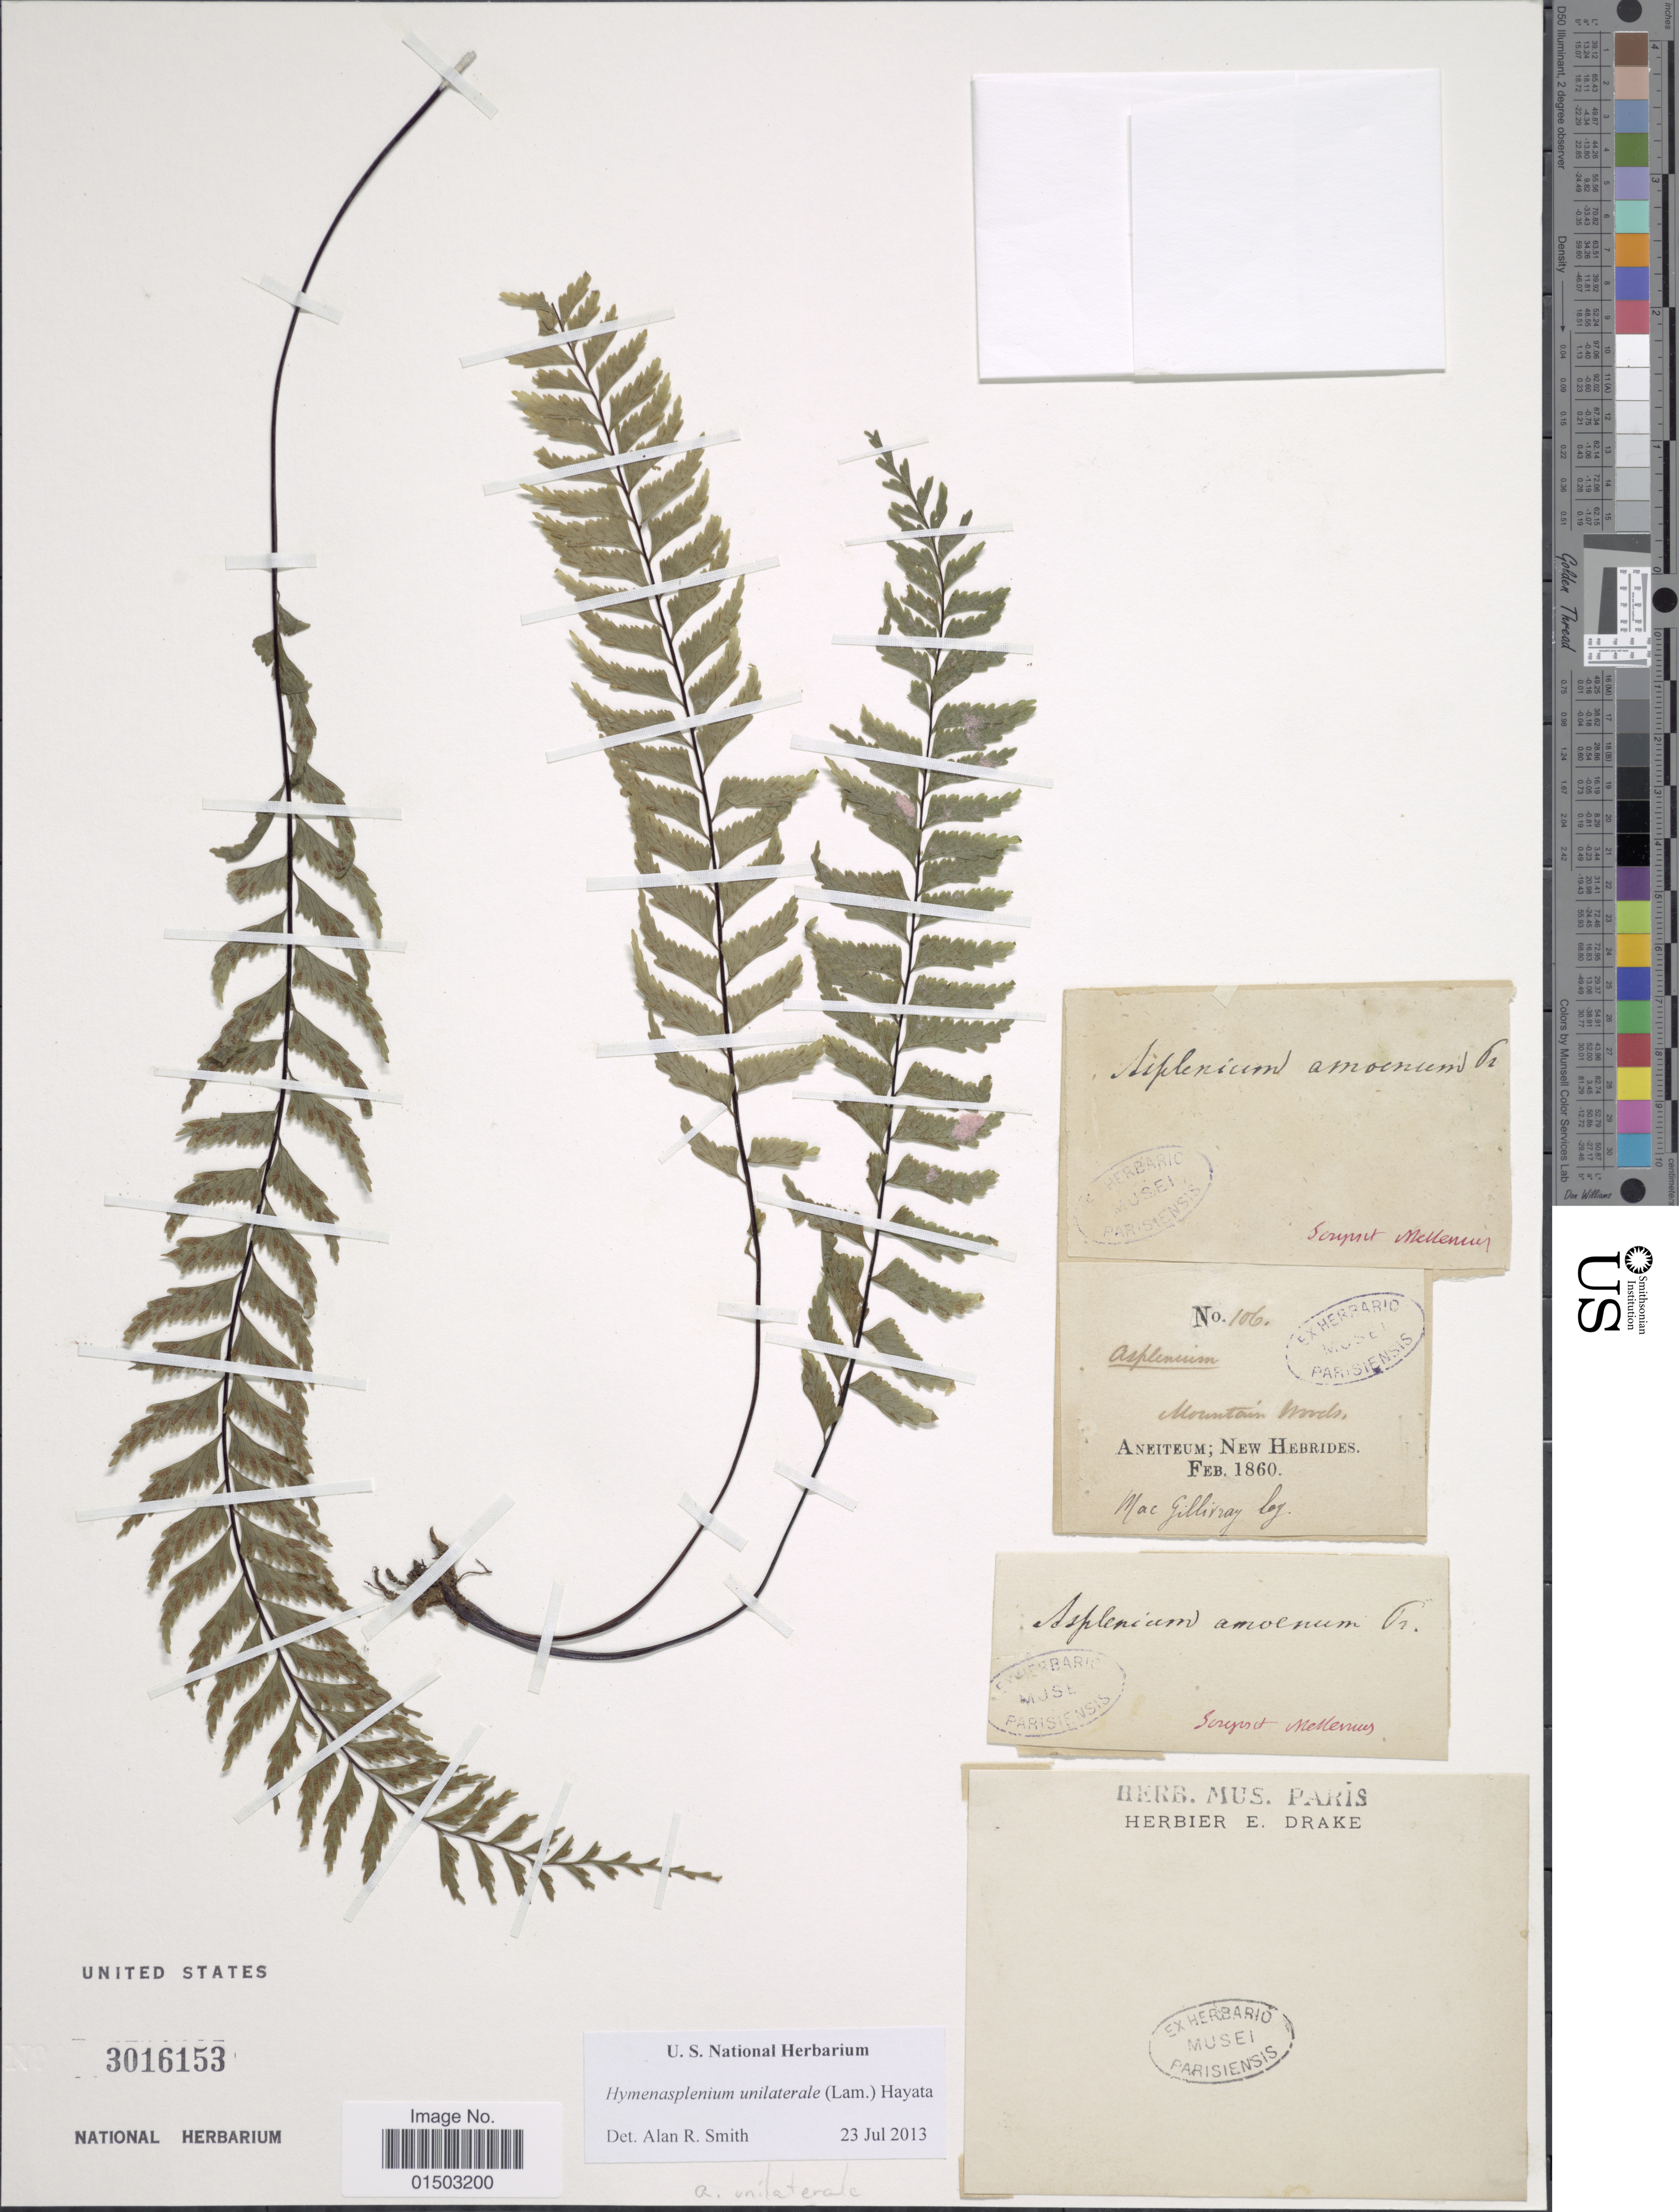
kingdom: Plantae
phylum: Tracheophyta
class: Polypodiopsida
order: Polypodiales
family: Aspleniaceae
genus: Hymenasplenium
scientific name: Hymenasplenium unilaterale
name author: (Lam.) Hayata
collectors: Macgillivray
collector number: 106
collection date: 1860-02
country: Vanuatu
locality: Aneiteum: New Herbrides.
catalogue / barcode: US 3016153